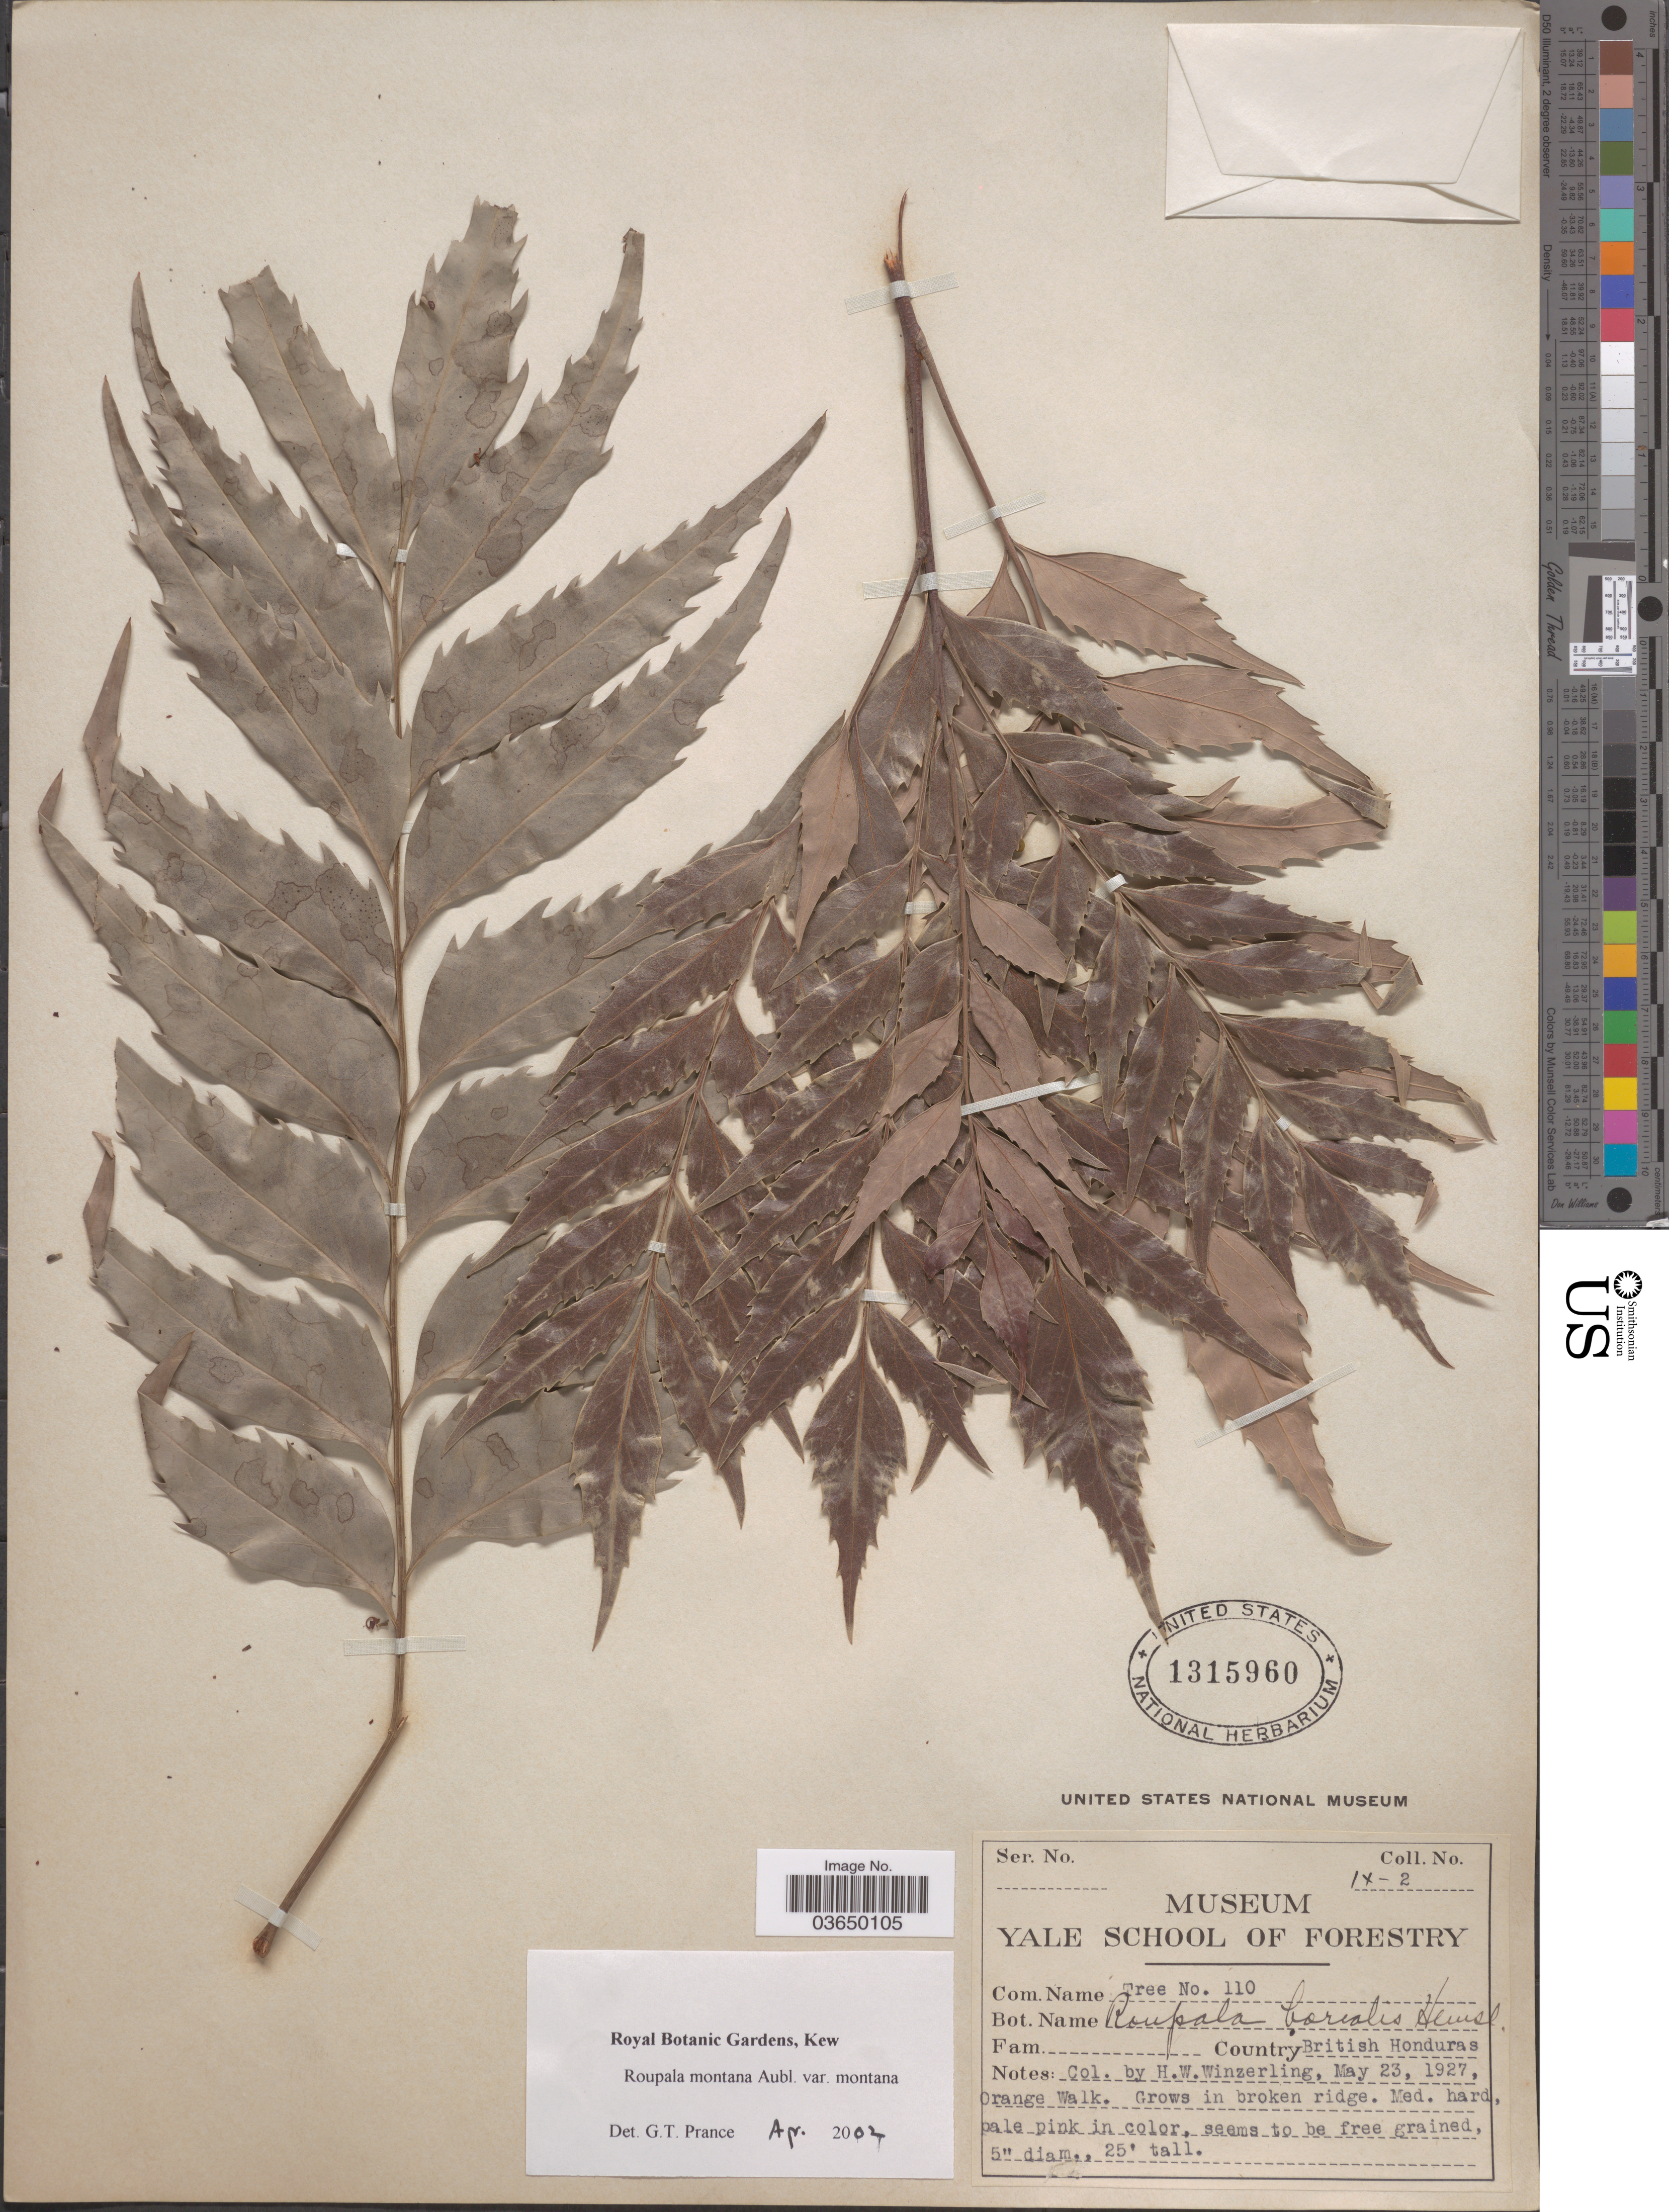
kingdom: Plantae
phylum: Tracheophyta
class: Magnoliopsida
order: Proteales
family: Proteaceae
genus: Roupala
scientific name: Roupala montana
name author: Aubl.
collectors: H. Winzerling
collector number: IX-2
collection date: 1927-05-23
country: Belize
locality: Country British Honduras. Orange Walk.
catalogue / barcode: US 1315960